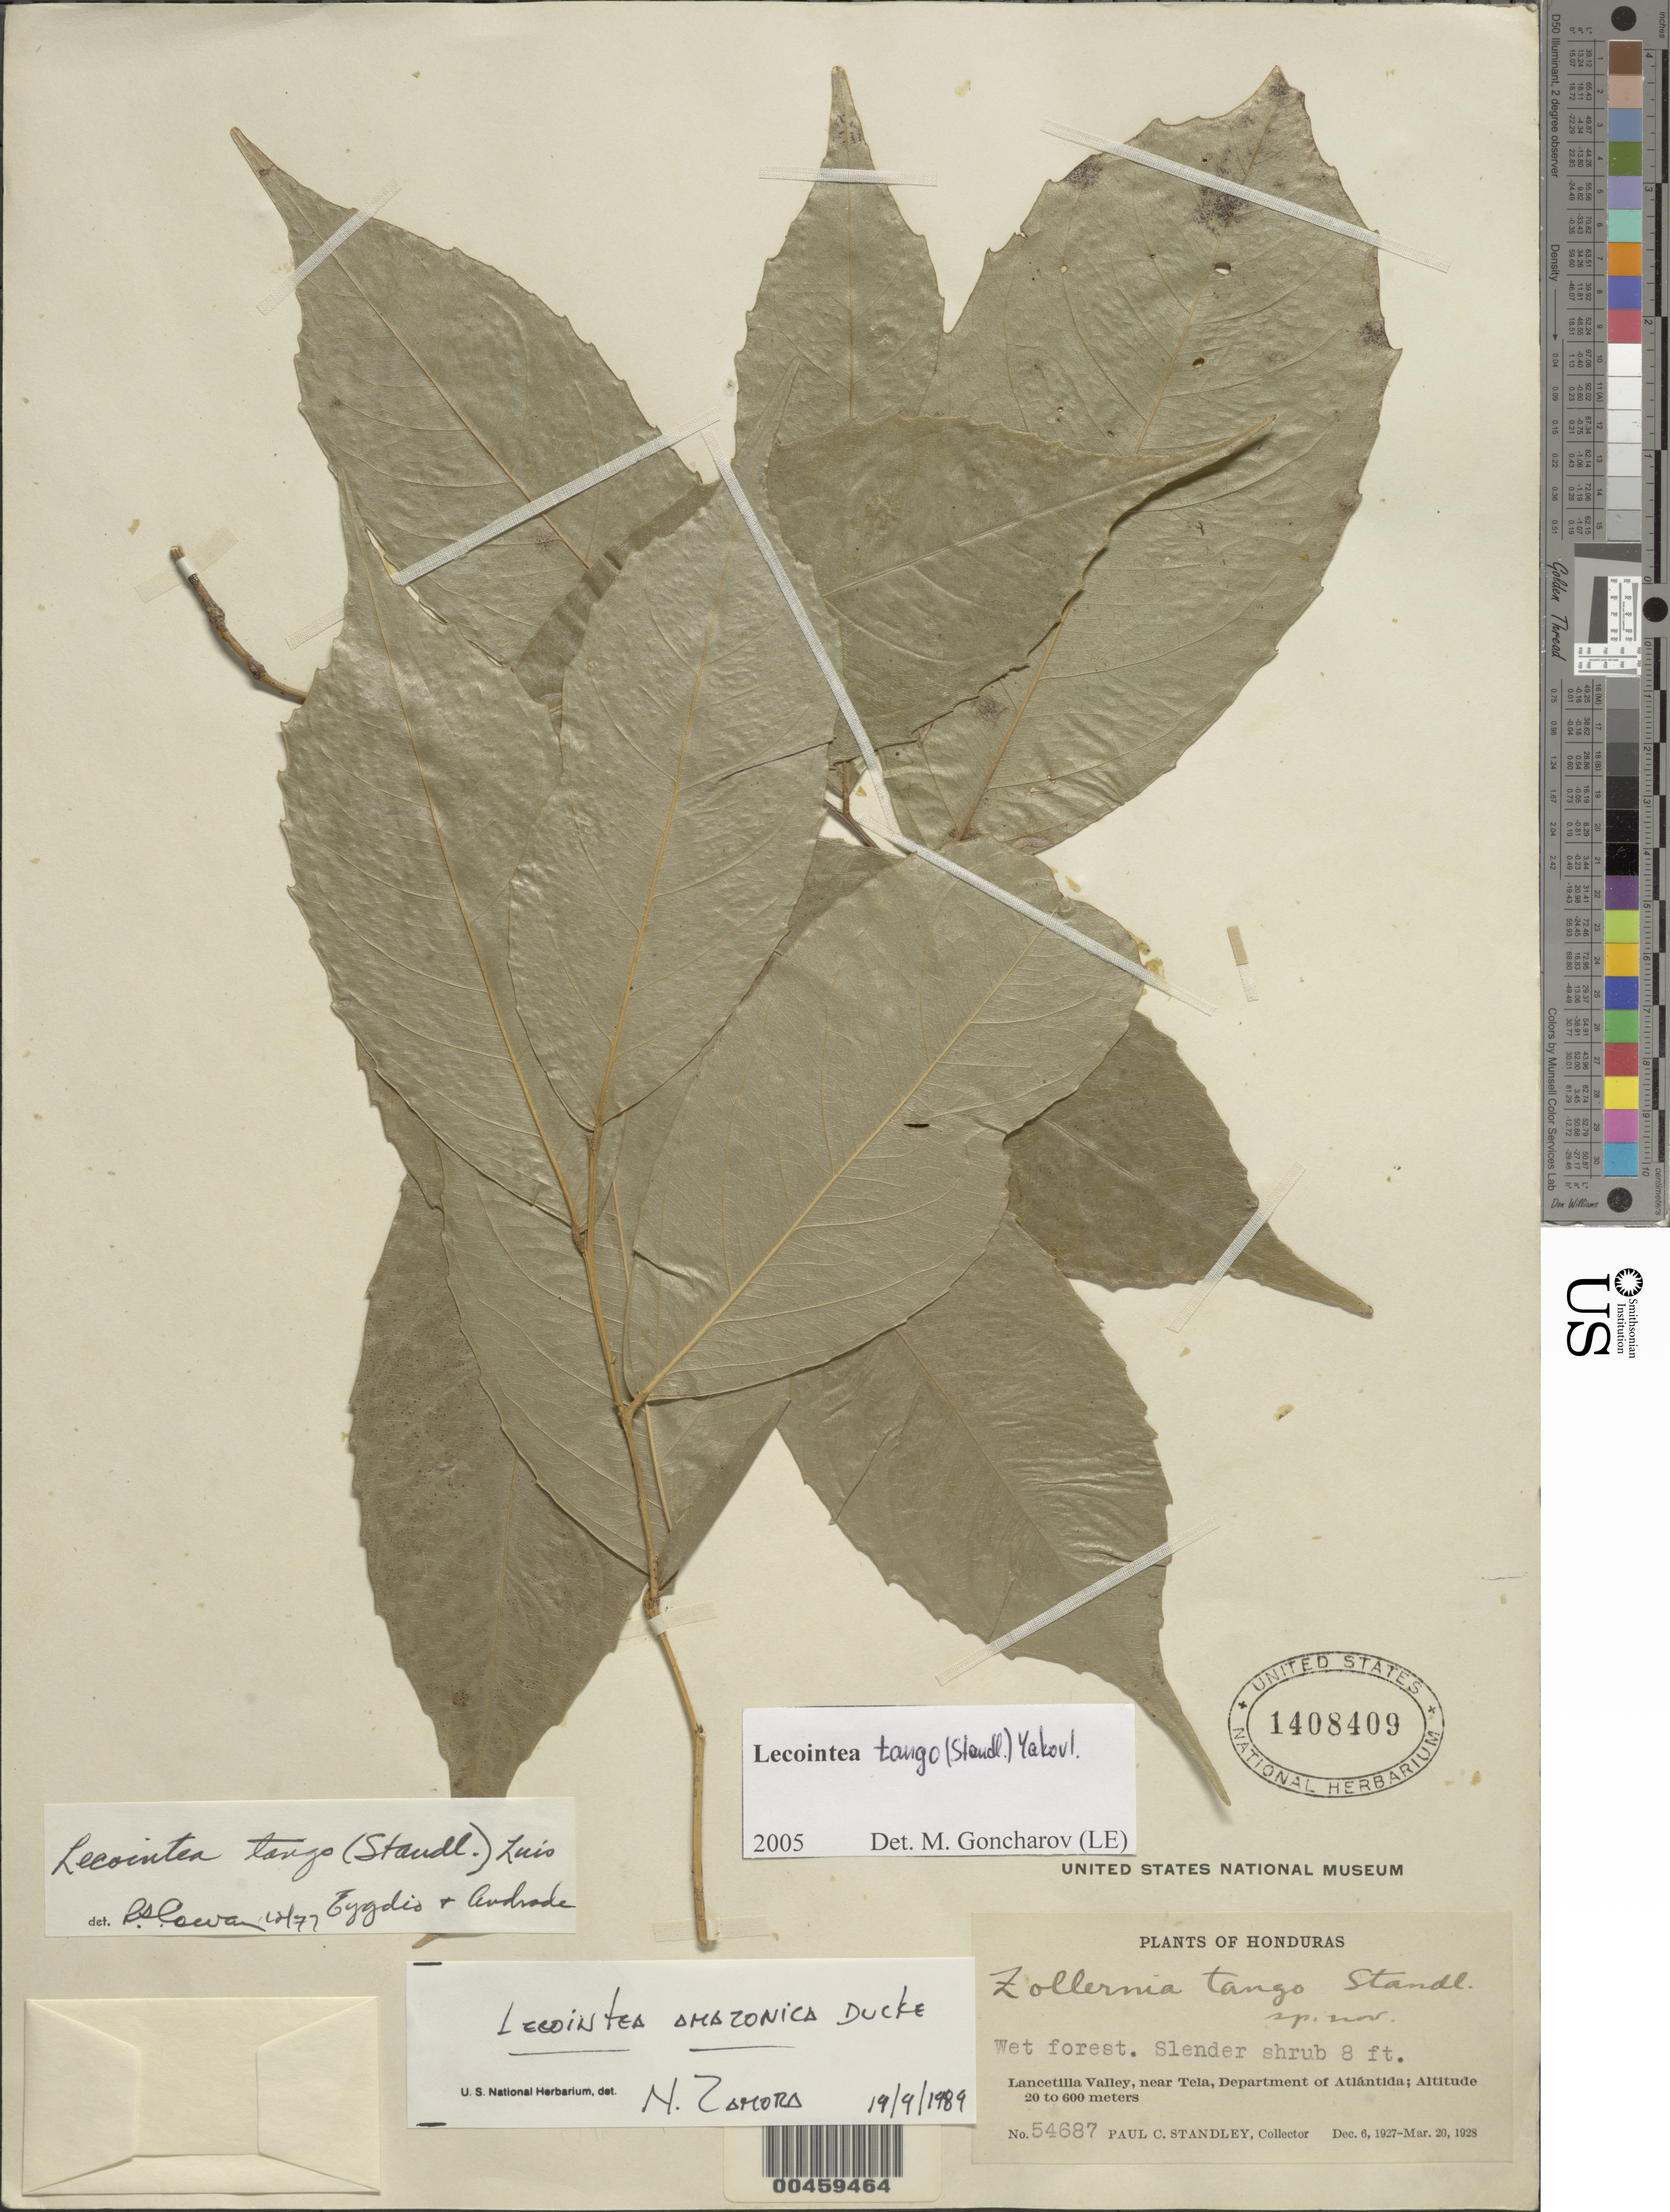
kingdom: Plantae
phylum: Tracheophyta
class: Magnoliopsida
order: Fabales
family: Fabaceae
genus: Lecointea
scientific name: Lecointea tango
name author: (Standl.) Emygdio & A.G. Andrade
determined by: Zamora, N.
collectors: P. C. Standley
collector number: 54687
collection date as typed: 06 Dec 1927 to 20 Mar 1928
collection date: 1927-12-06/1928-03-20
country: Honduras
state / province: Atlántida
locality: Lancetilla Valley, near Tela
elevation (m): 20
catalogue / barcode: US 1408409